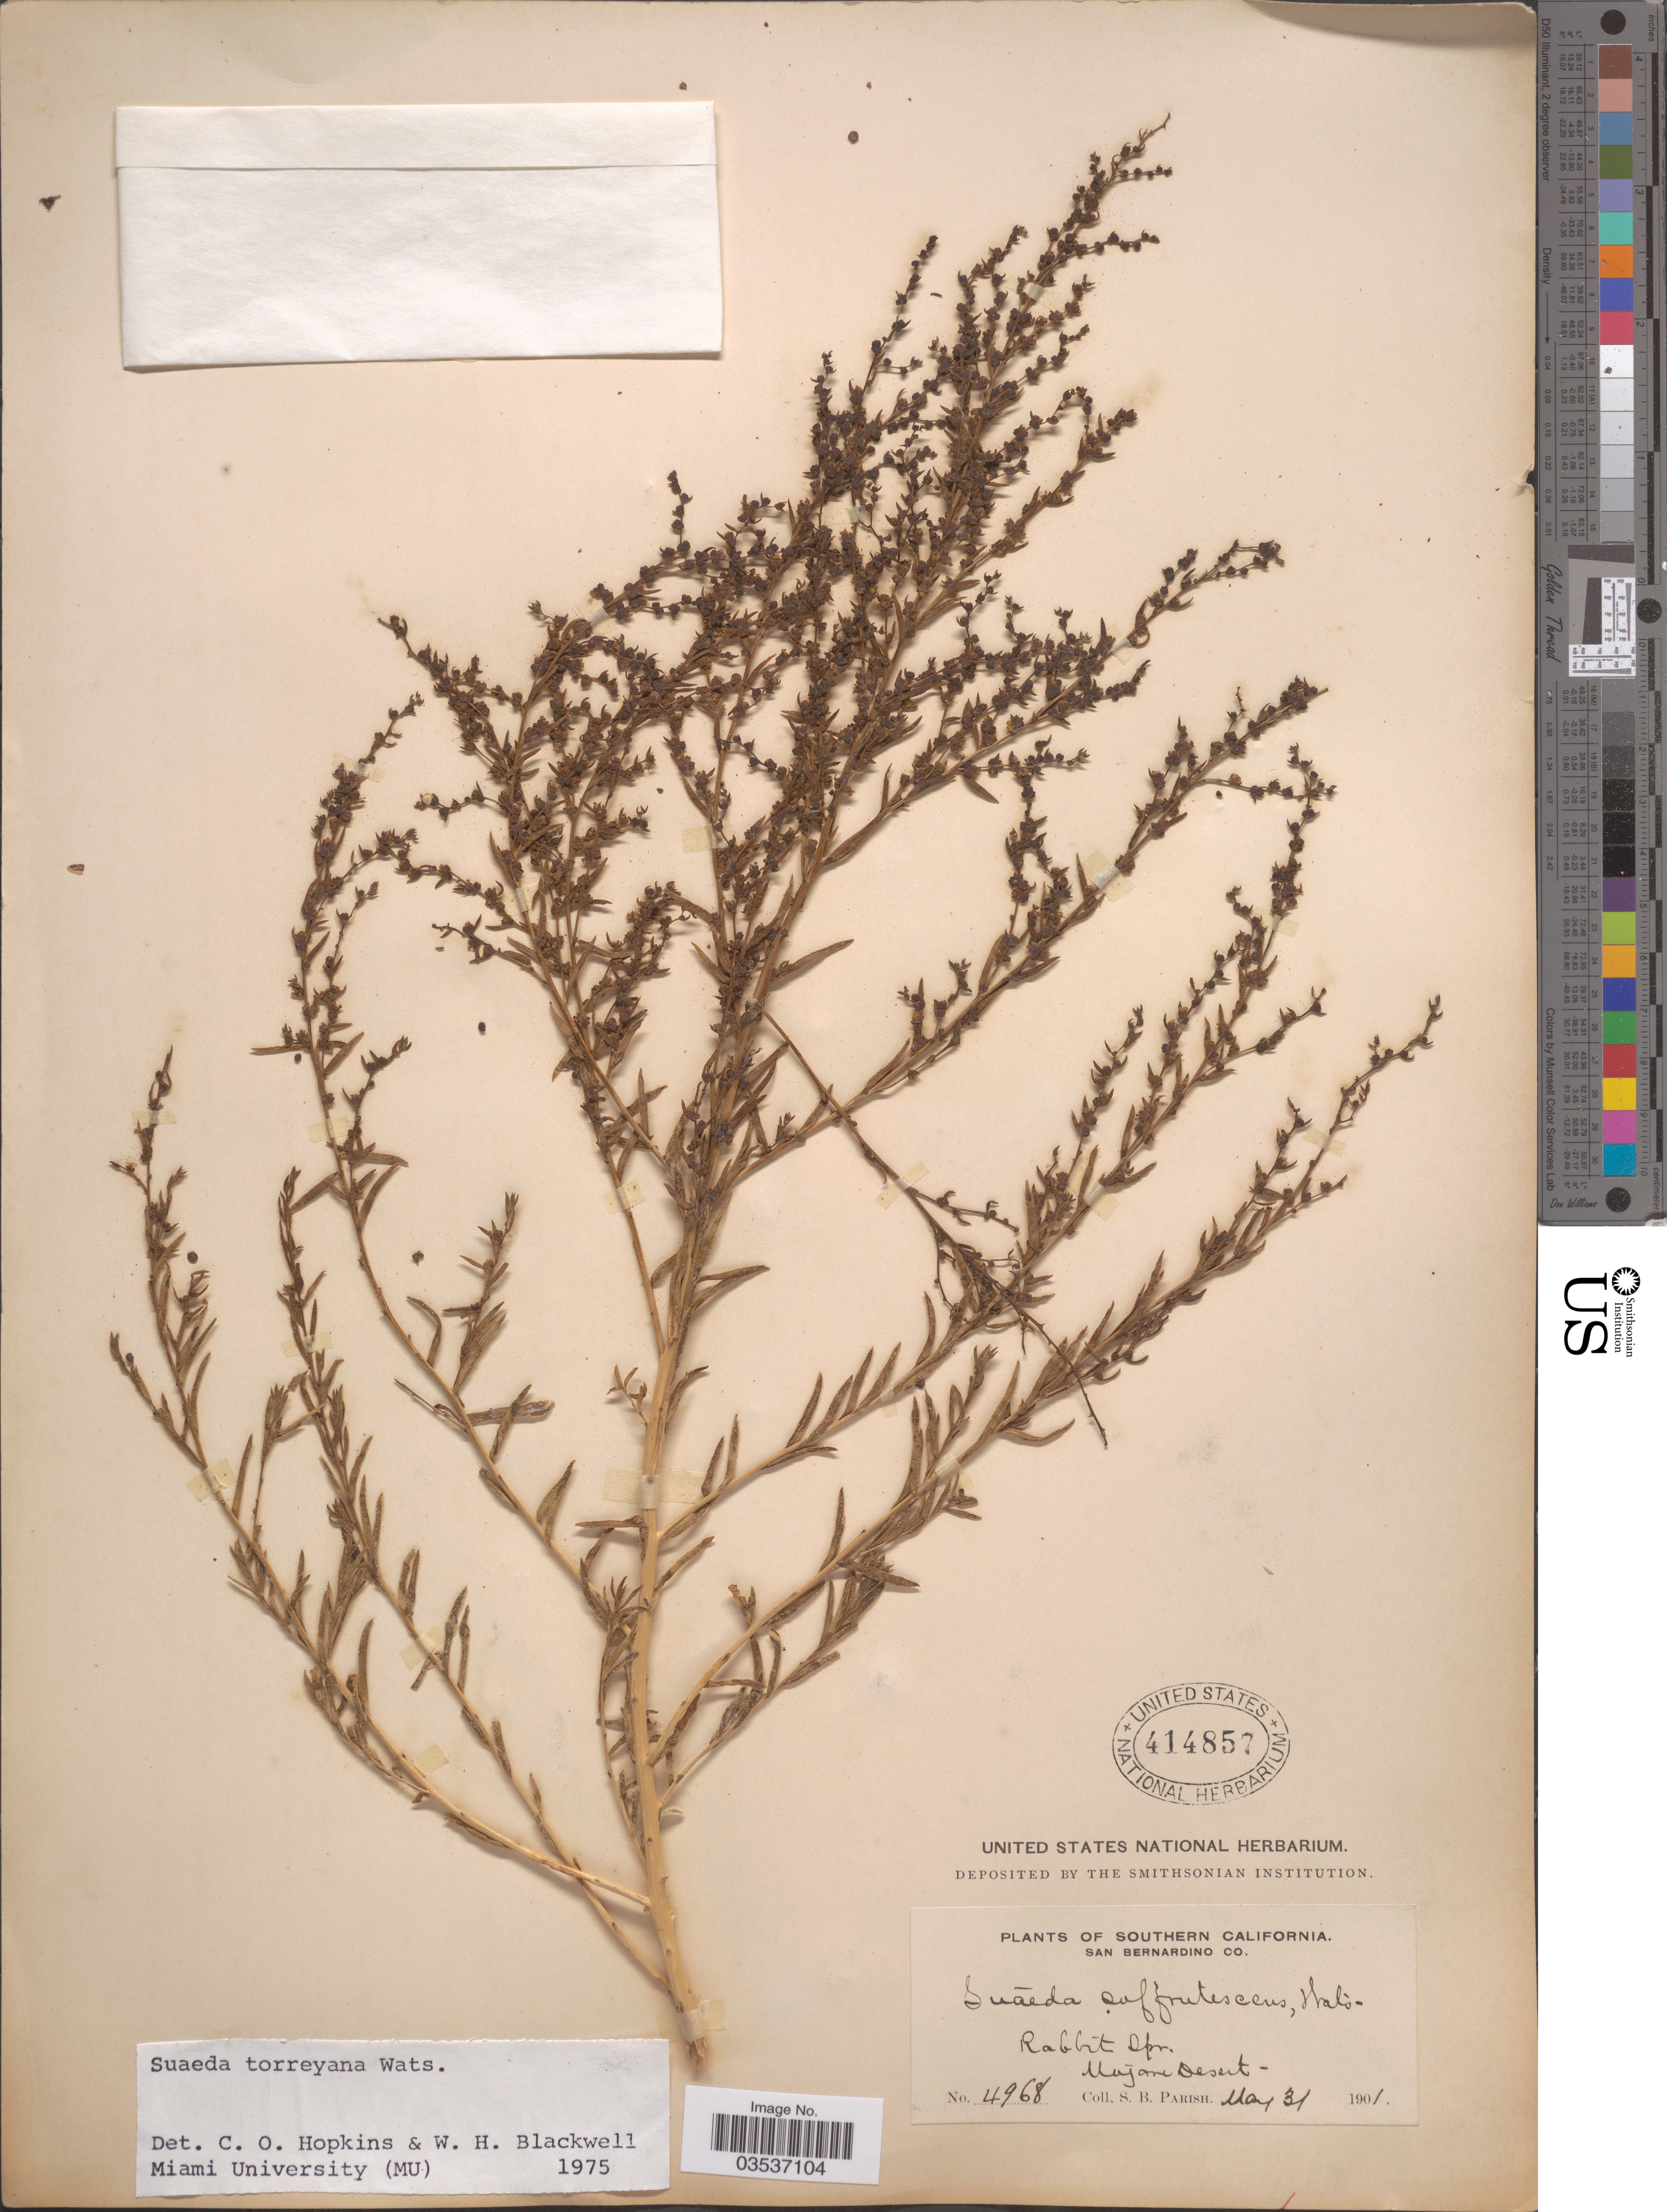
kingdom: Plantae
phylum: Tracheophyta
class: Magnoliopsida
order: Caryophyllales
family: Amaranthaceae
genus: Suaeda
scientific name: Suaeda torreyana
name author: S. Watson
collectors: S. B. Parish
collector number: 4968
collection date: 1901-05-31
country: United States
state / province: California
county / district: San Bernardino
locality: Southern California. San Bernardino Co. Rabbit Spr. Mojave Desert.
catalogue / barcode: US 414857